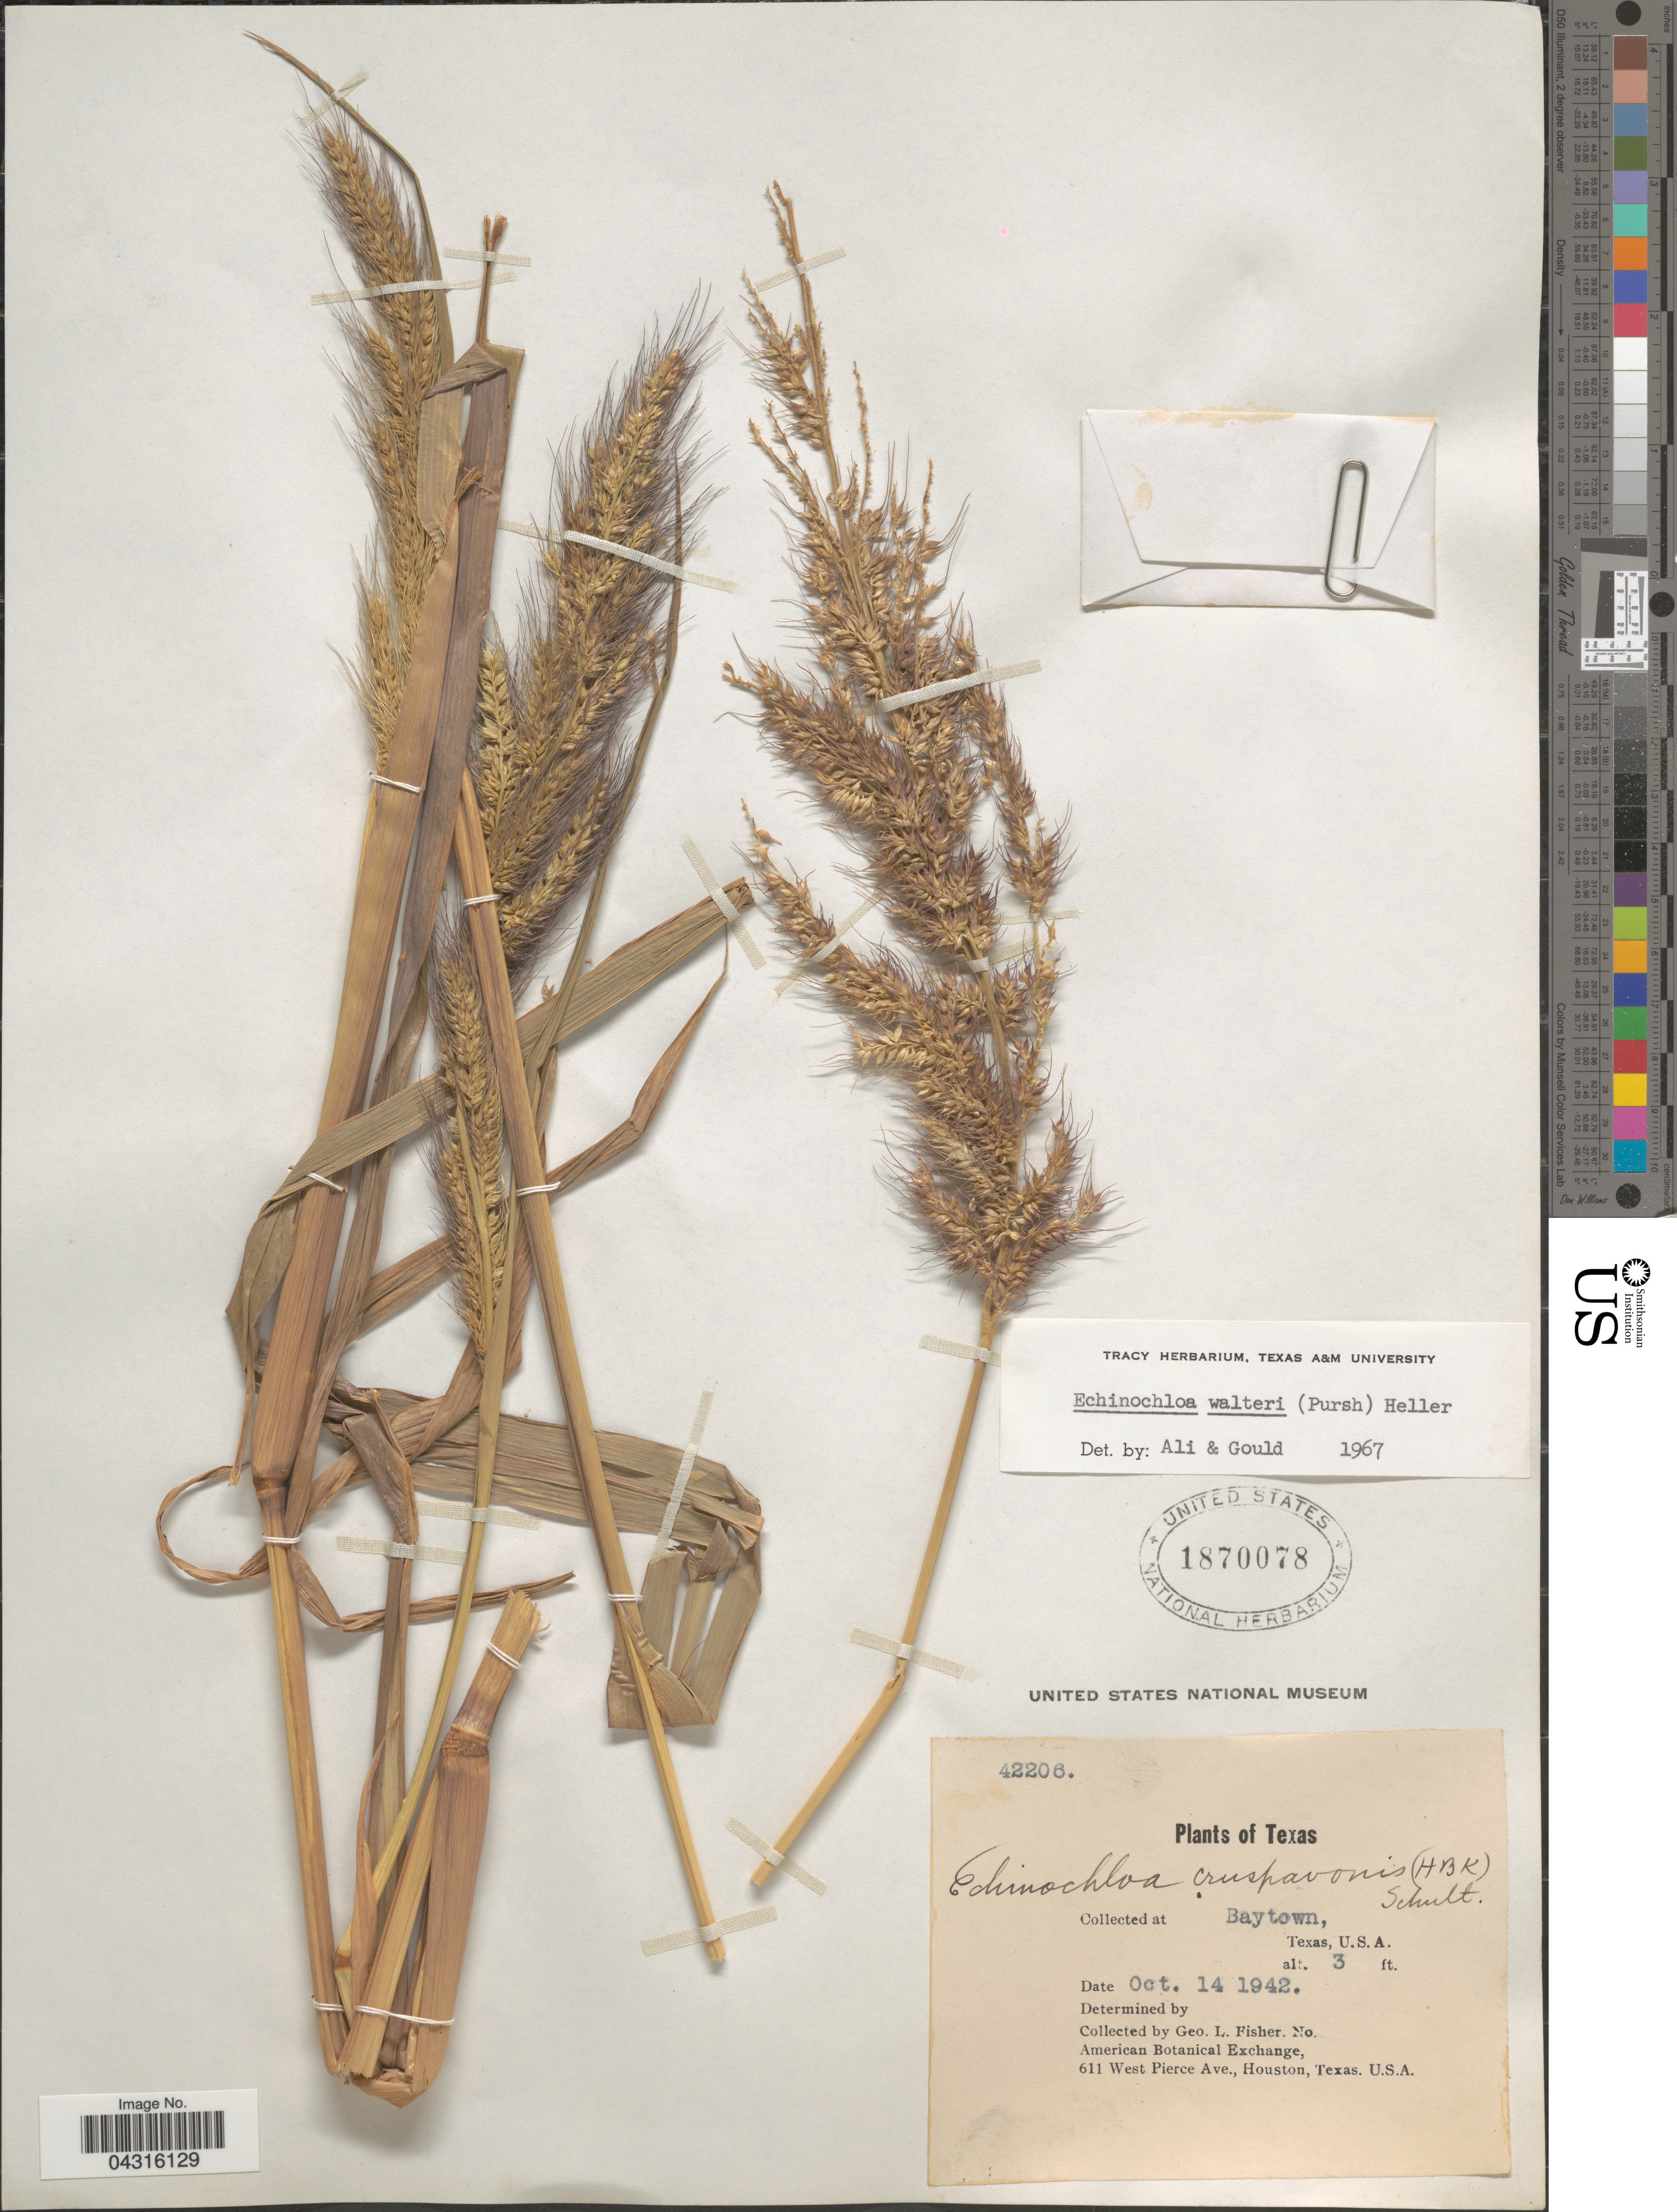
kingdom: Plantae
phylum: Tracheophyta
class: Liliopsida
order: Poales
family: Poaceae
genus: Echinochloa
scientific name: Echinochloa walteri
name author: (Pursh) A. Heller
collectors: G. L. Fisher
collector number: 42206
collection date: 1942-10-14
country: United States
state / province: Texas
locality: Baytown.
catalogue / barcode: US 1870078